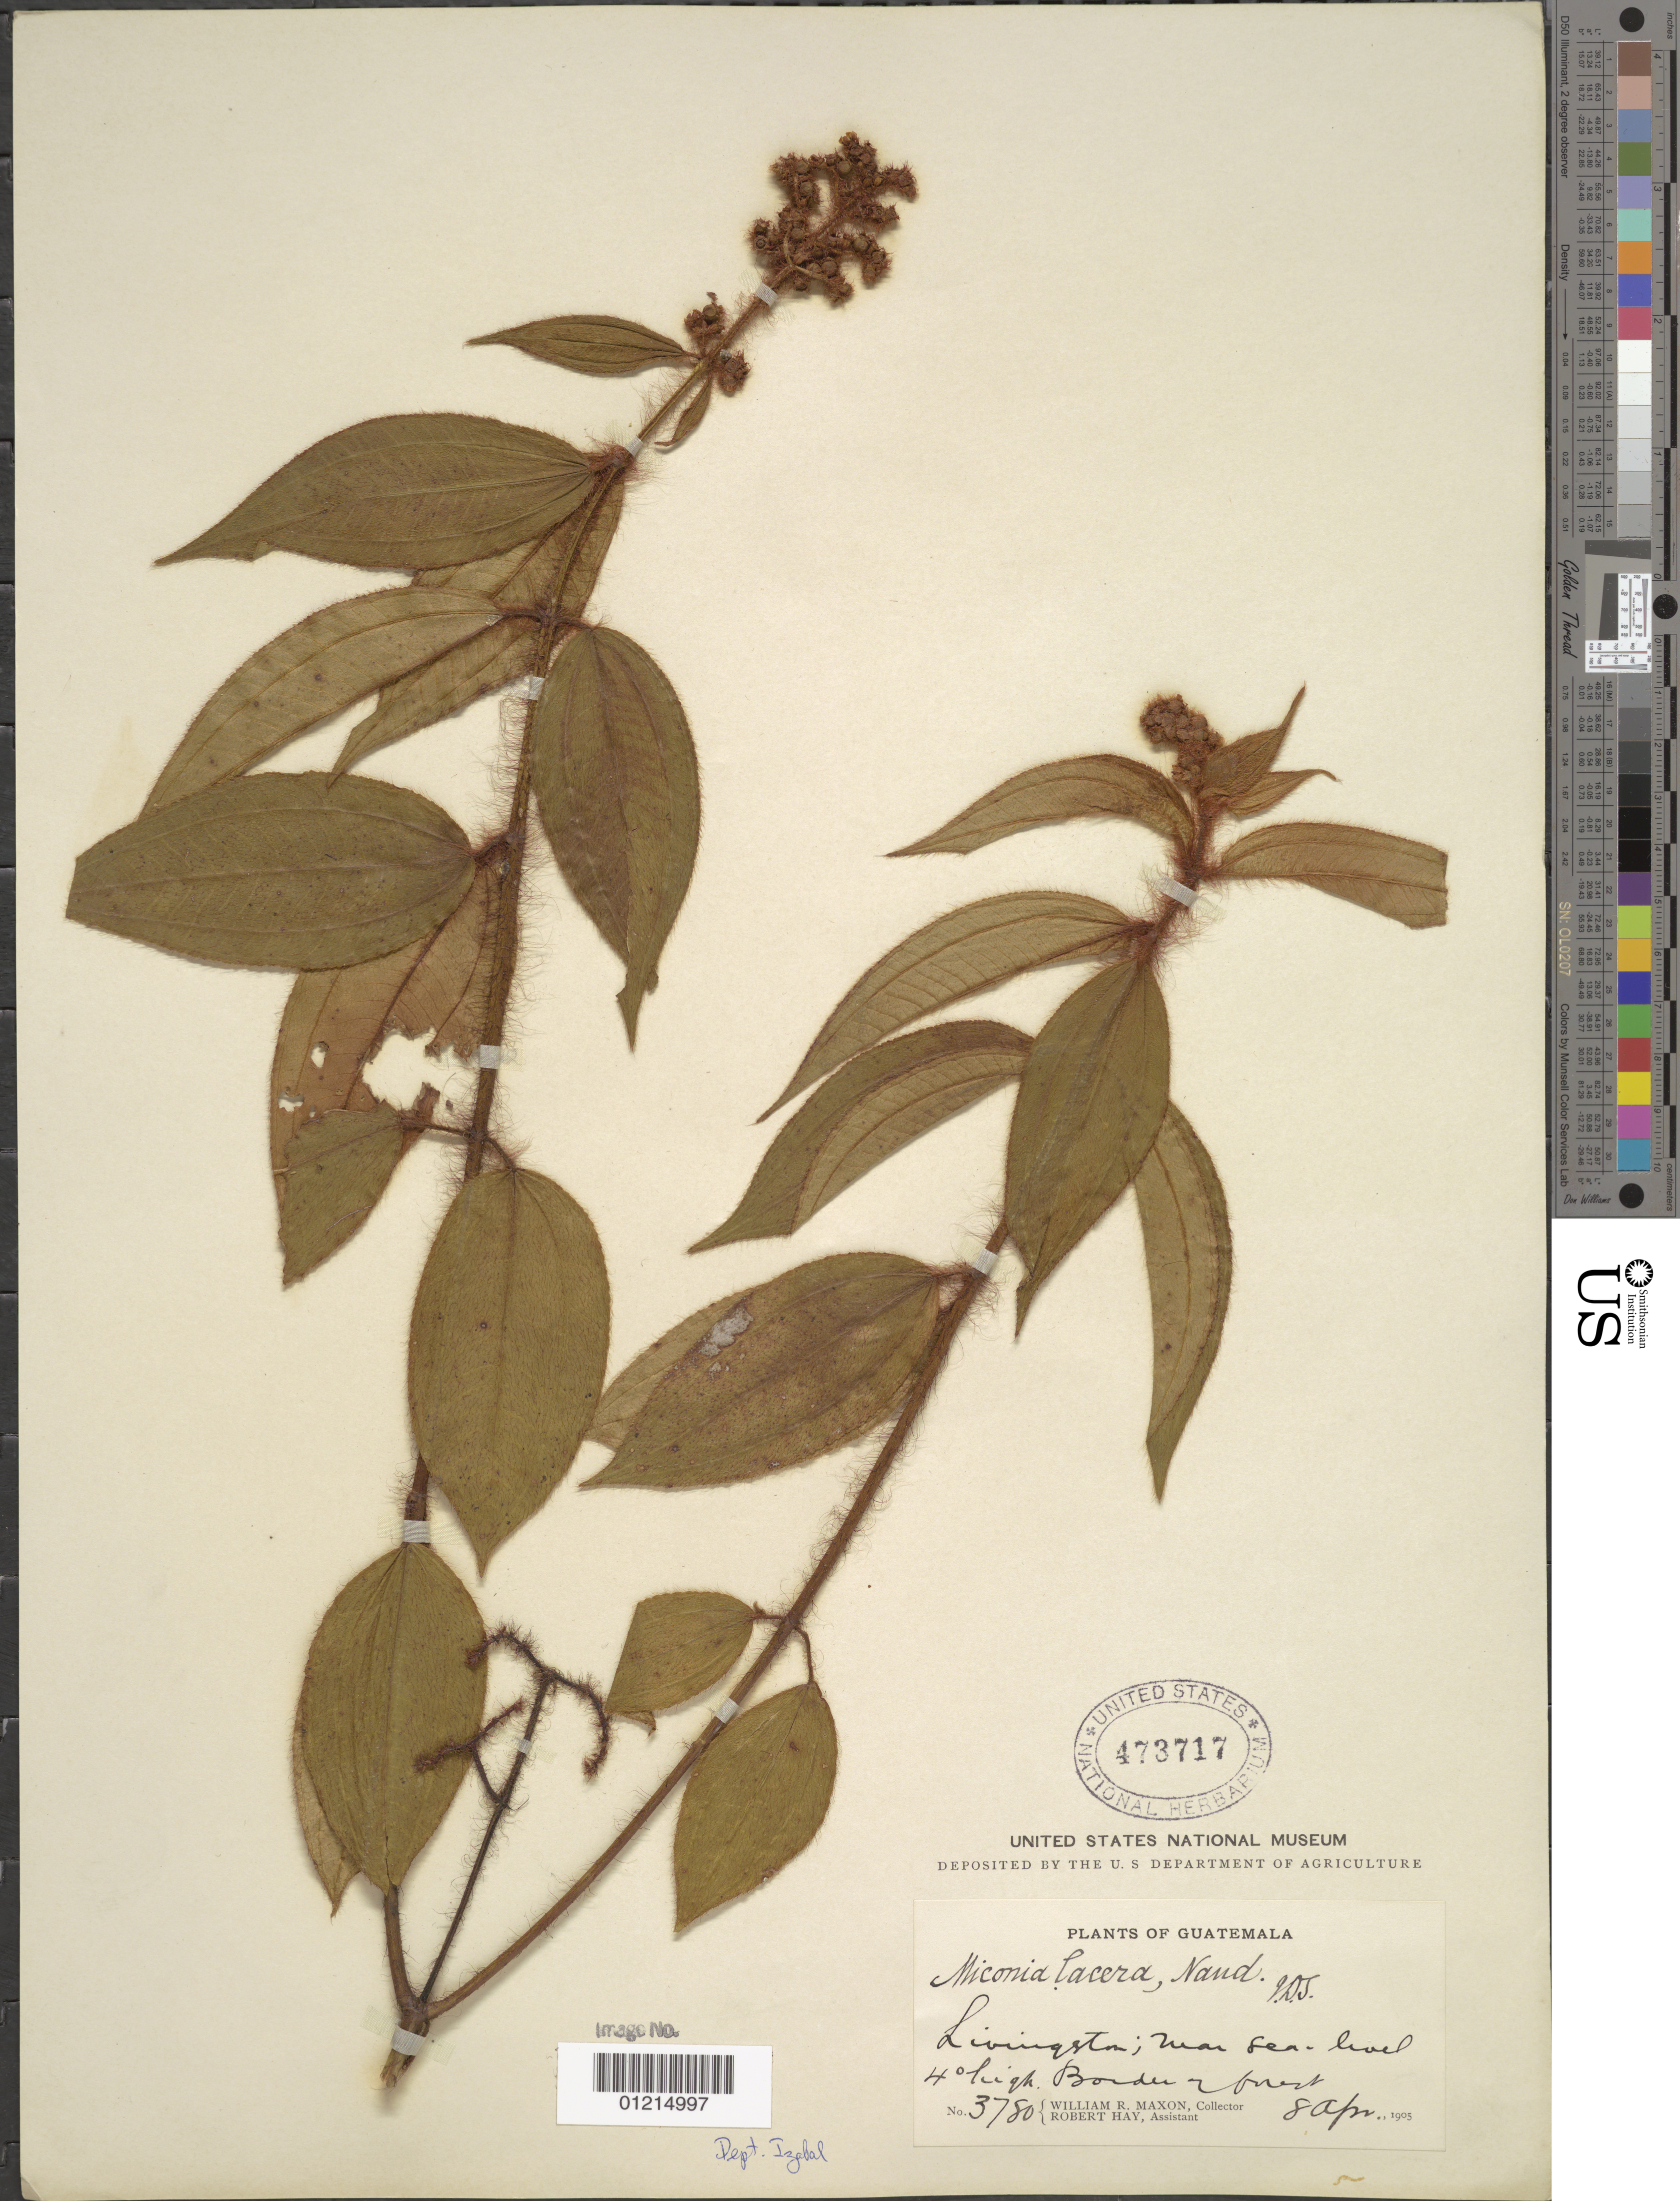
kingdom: Plantae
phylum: Tracheophyta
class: Magnoliopsida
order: Myrtales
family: Melastomataceae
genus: Miconia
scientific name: Miconia lacera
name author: (Bonpl.) Naudin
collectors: W. R. Maxon & R. Hay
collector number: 3780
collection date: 1905-04-08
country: Guatemala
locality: Livingston, near sea level, border of forest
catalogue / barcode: US 473717